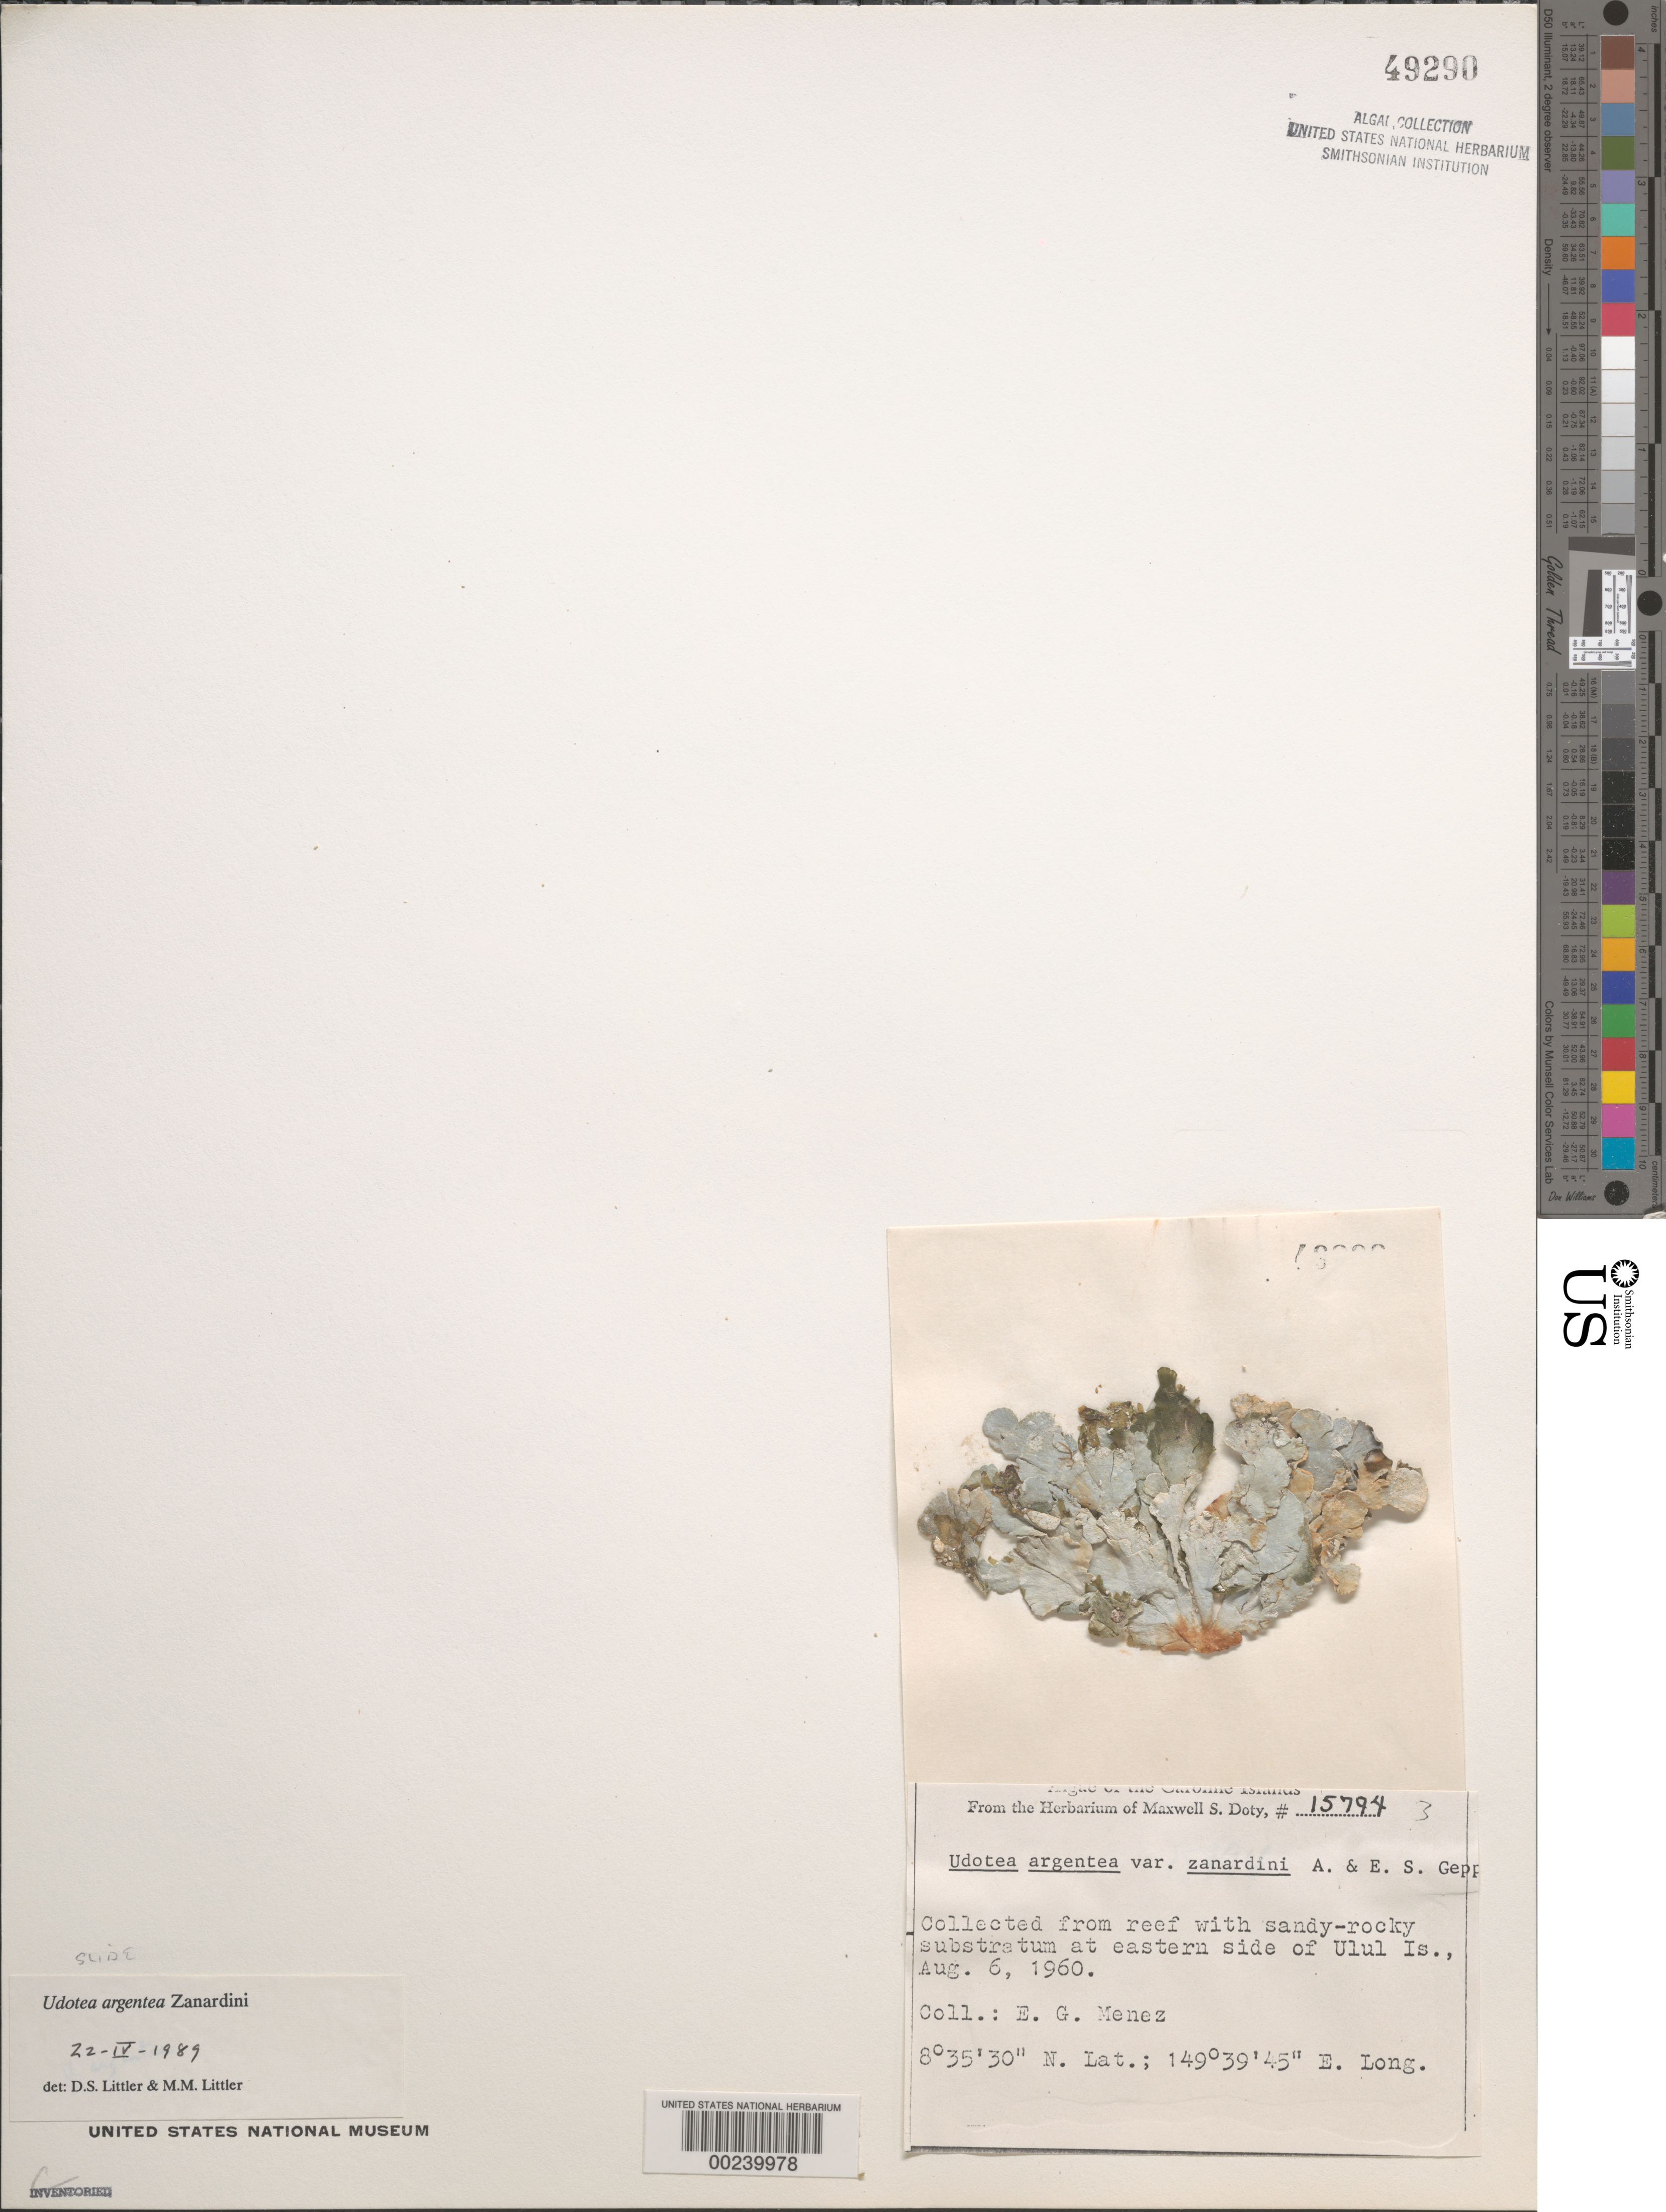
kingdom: Plantae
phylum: Chlorophyta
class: Ulvophyceae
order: Bryopsidales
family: Udoteaceae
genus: Udotea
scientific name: Udotea argentea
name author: Zanardini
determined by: Littler, D. S.; Littler, M. M.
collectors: Meñez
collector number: MSD 15794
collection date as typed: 06 Aug 1960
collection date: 1960-08-06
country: Micronesia, Federated States of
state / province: Truk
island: Namonuito Atoll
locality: Ulal Islet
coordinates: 8 35' 30" N, 149 39' 45" E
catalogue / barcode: US 49290